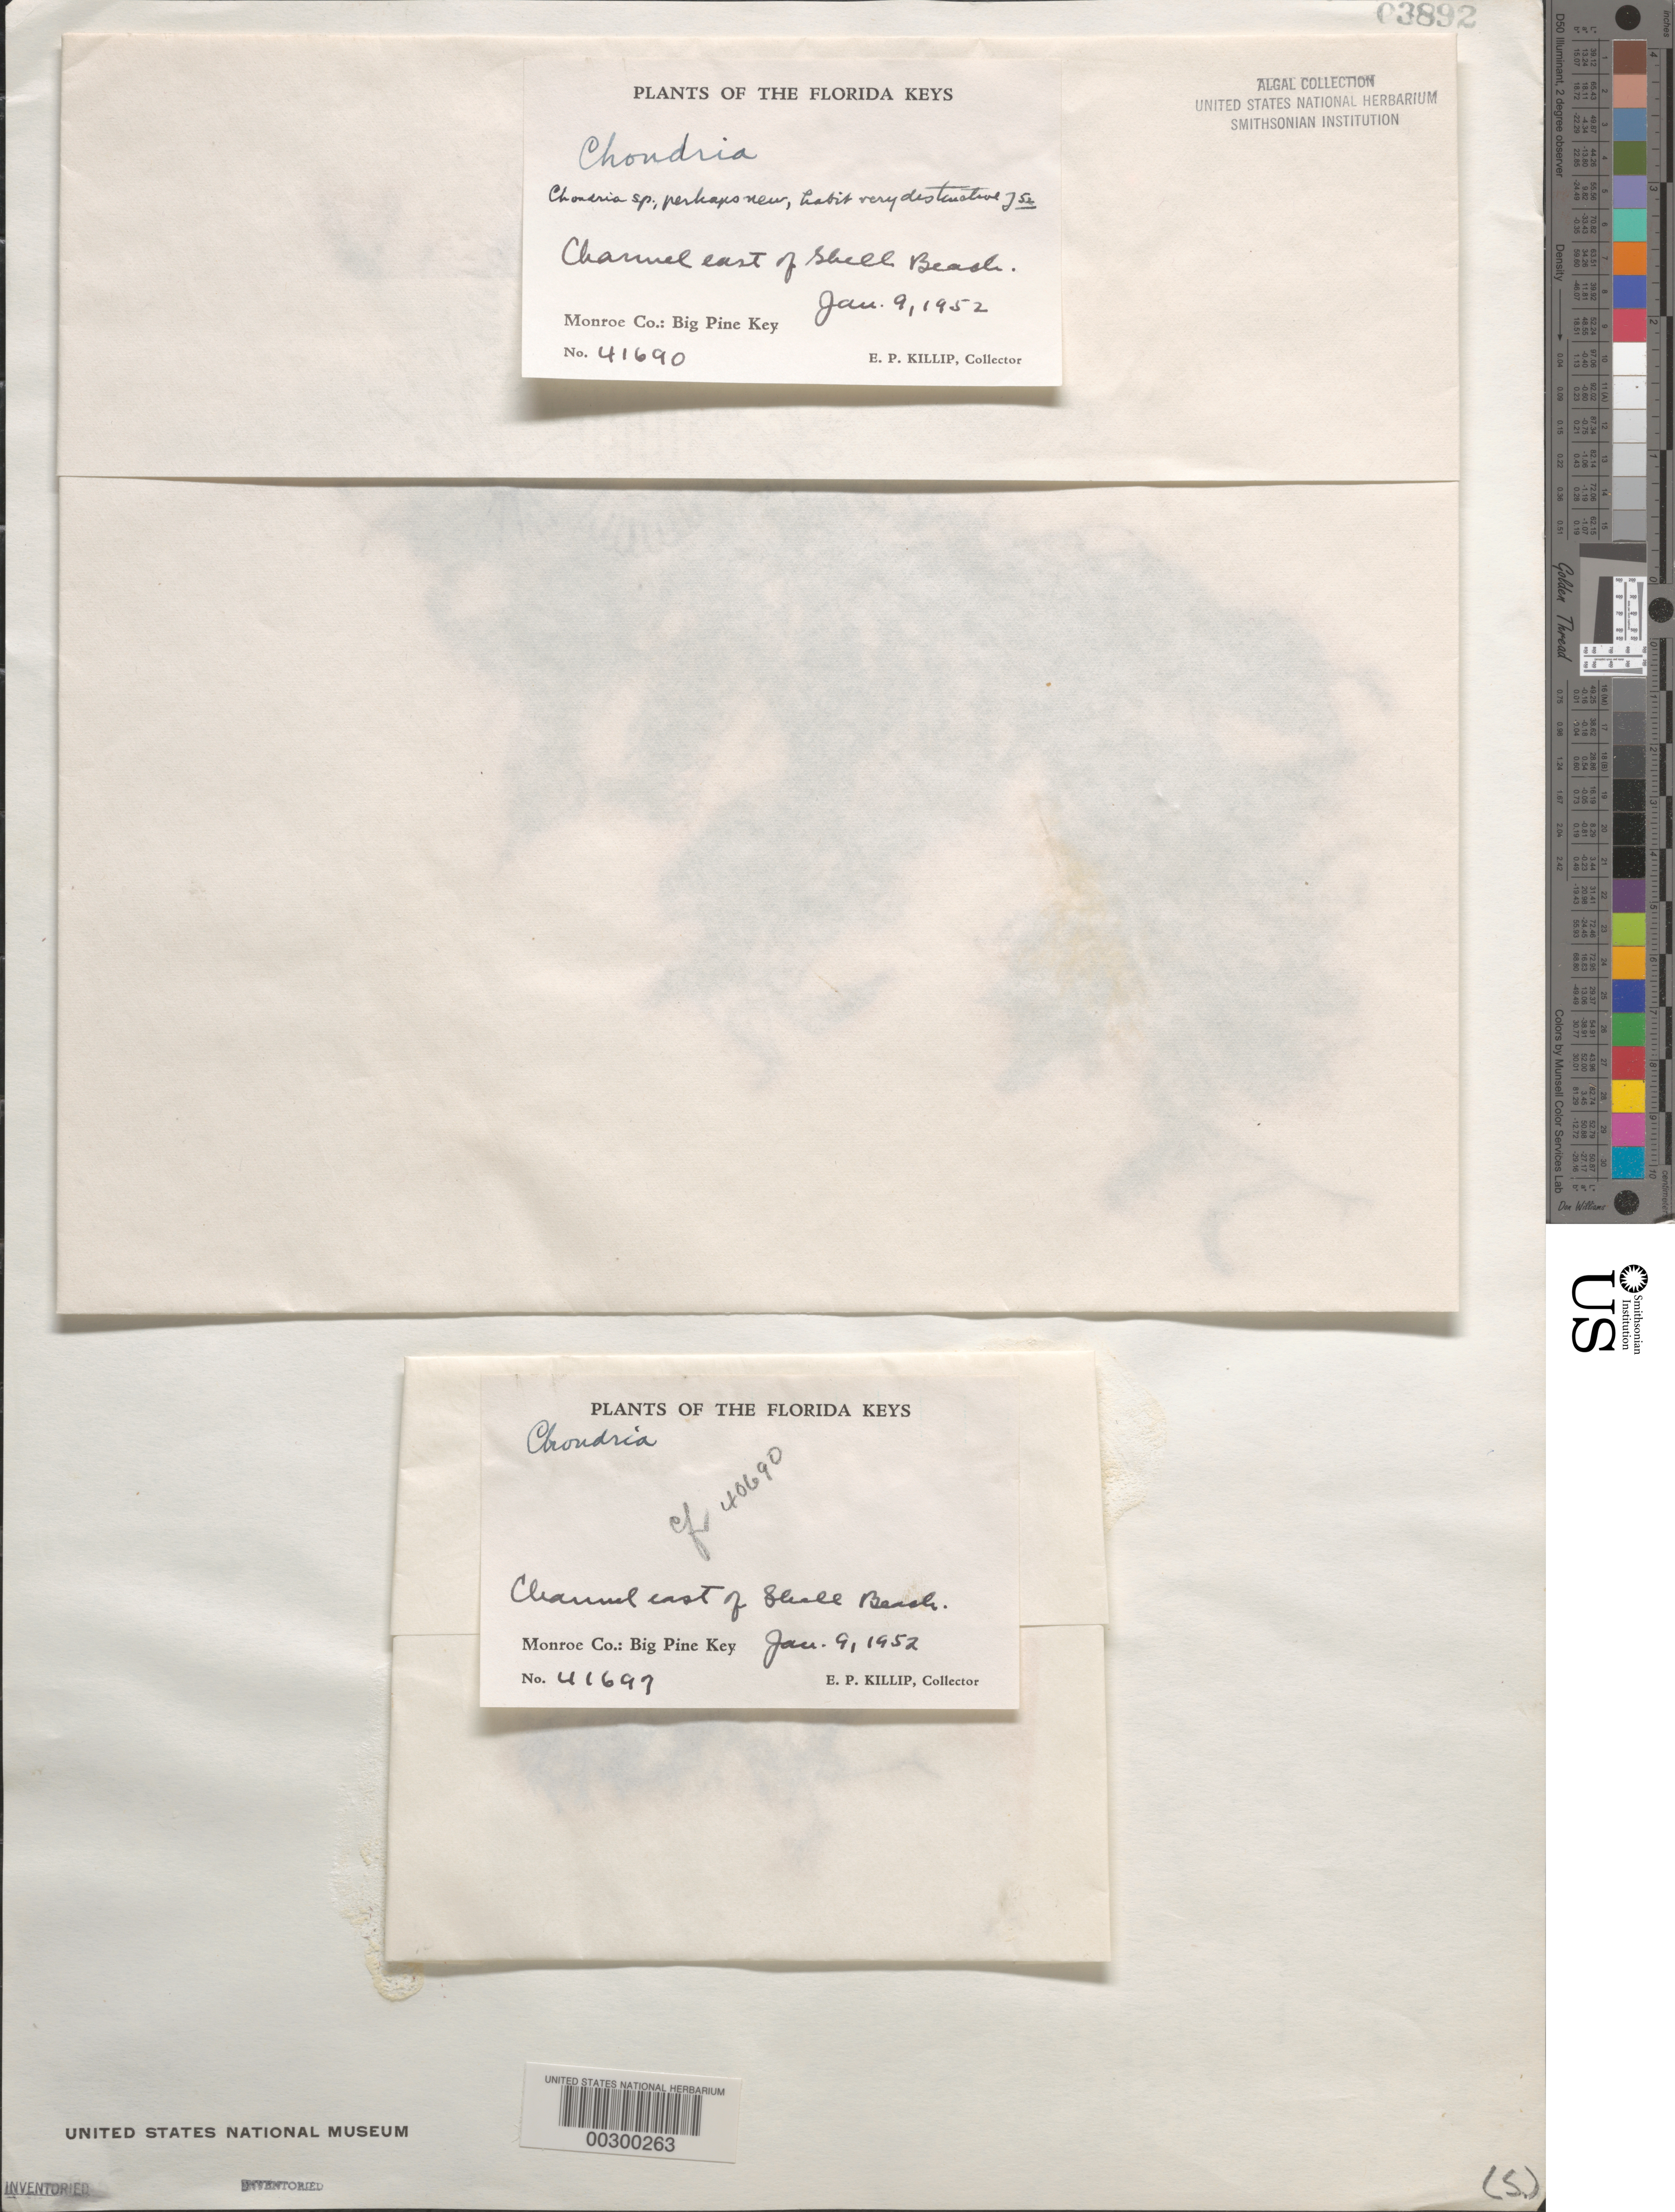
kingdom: Plantae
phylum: Rhodophyta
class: Florideophyceae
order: Ceramiales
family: Rhodomelaceae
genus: Chondria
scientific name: Chondria sp.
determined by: Taylor, William R.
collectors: E. P. Killip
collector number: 41690 & 41697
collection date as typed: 09 Jan 1952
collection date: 1952-01-09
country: United States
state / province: Florida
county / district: Monroe County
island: Big Pine Key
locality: Channel east of Shell Beach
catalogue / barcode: US 3892